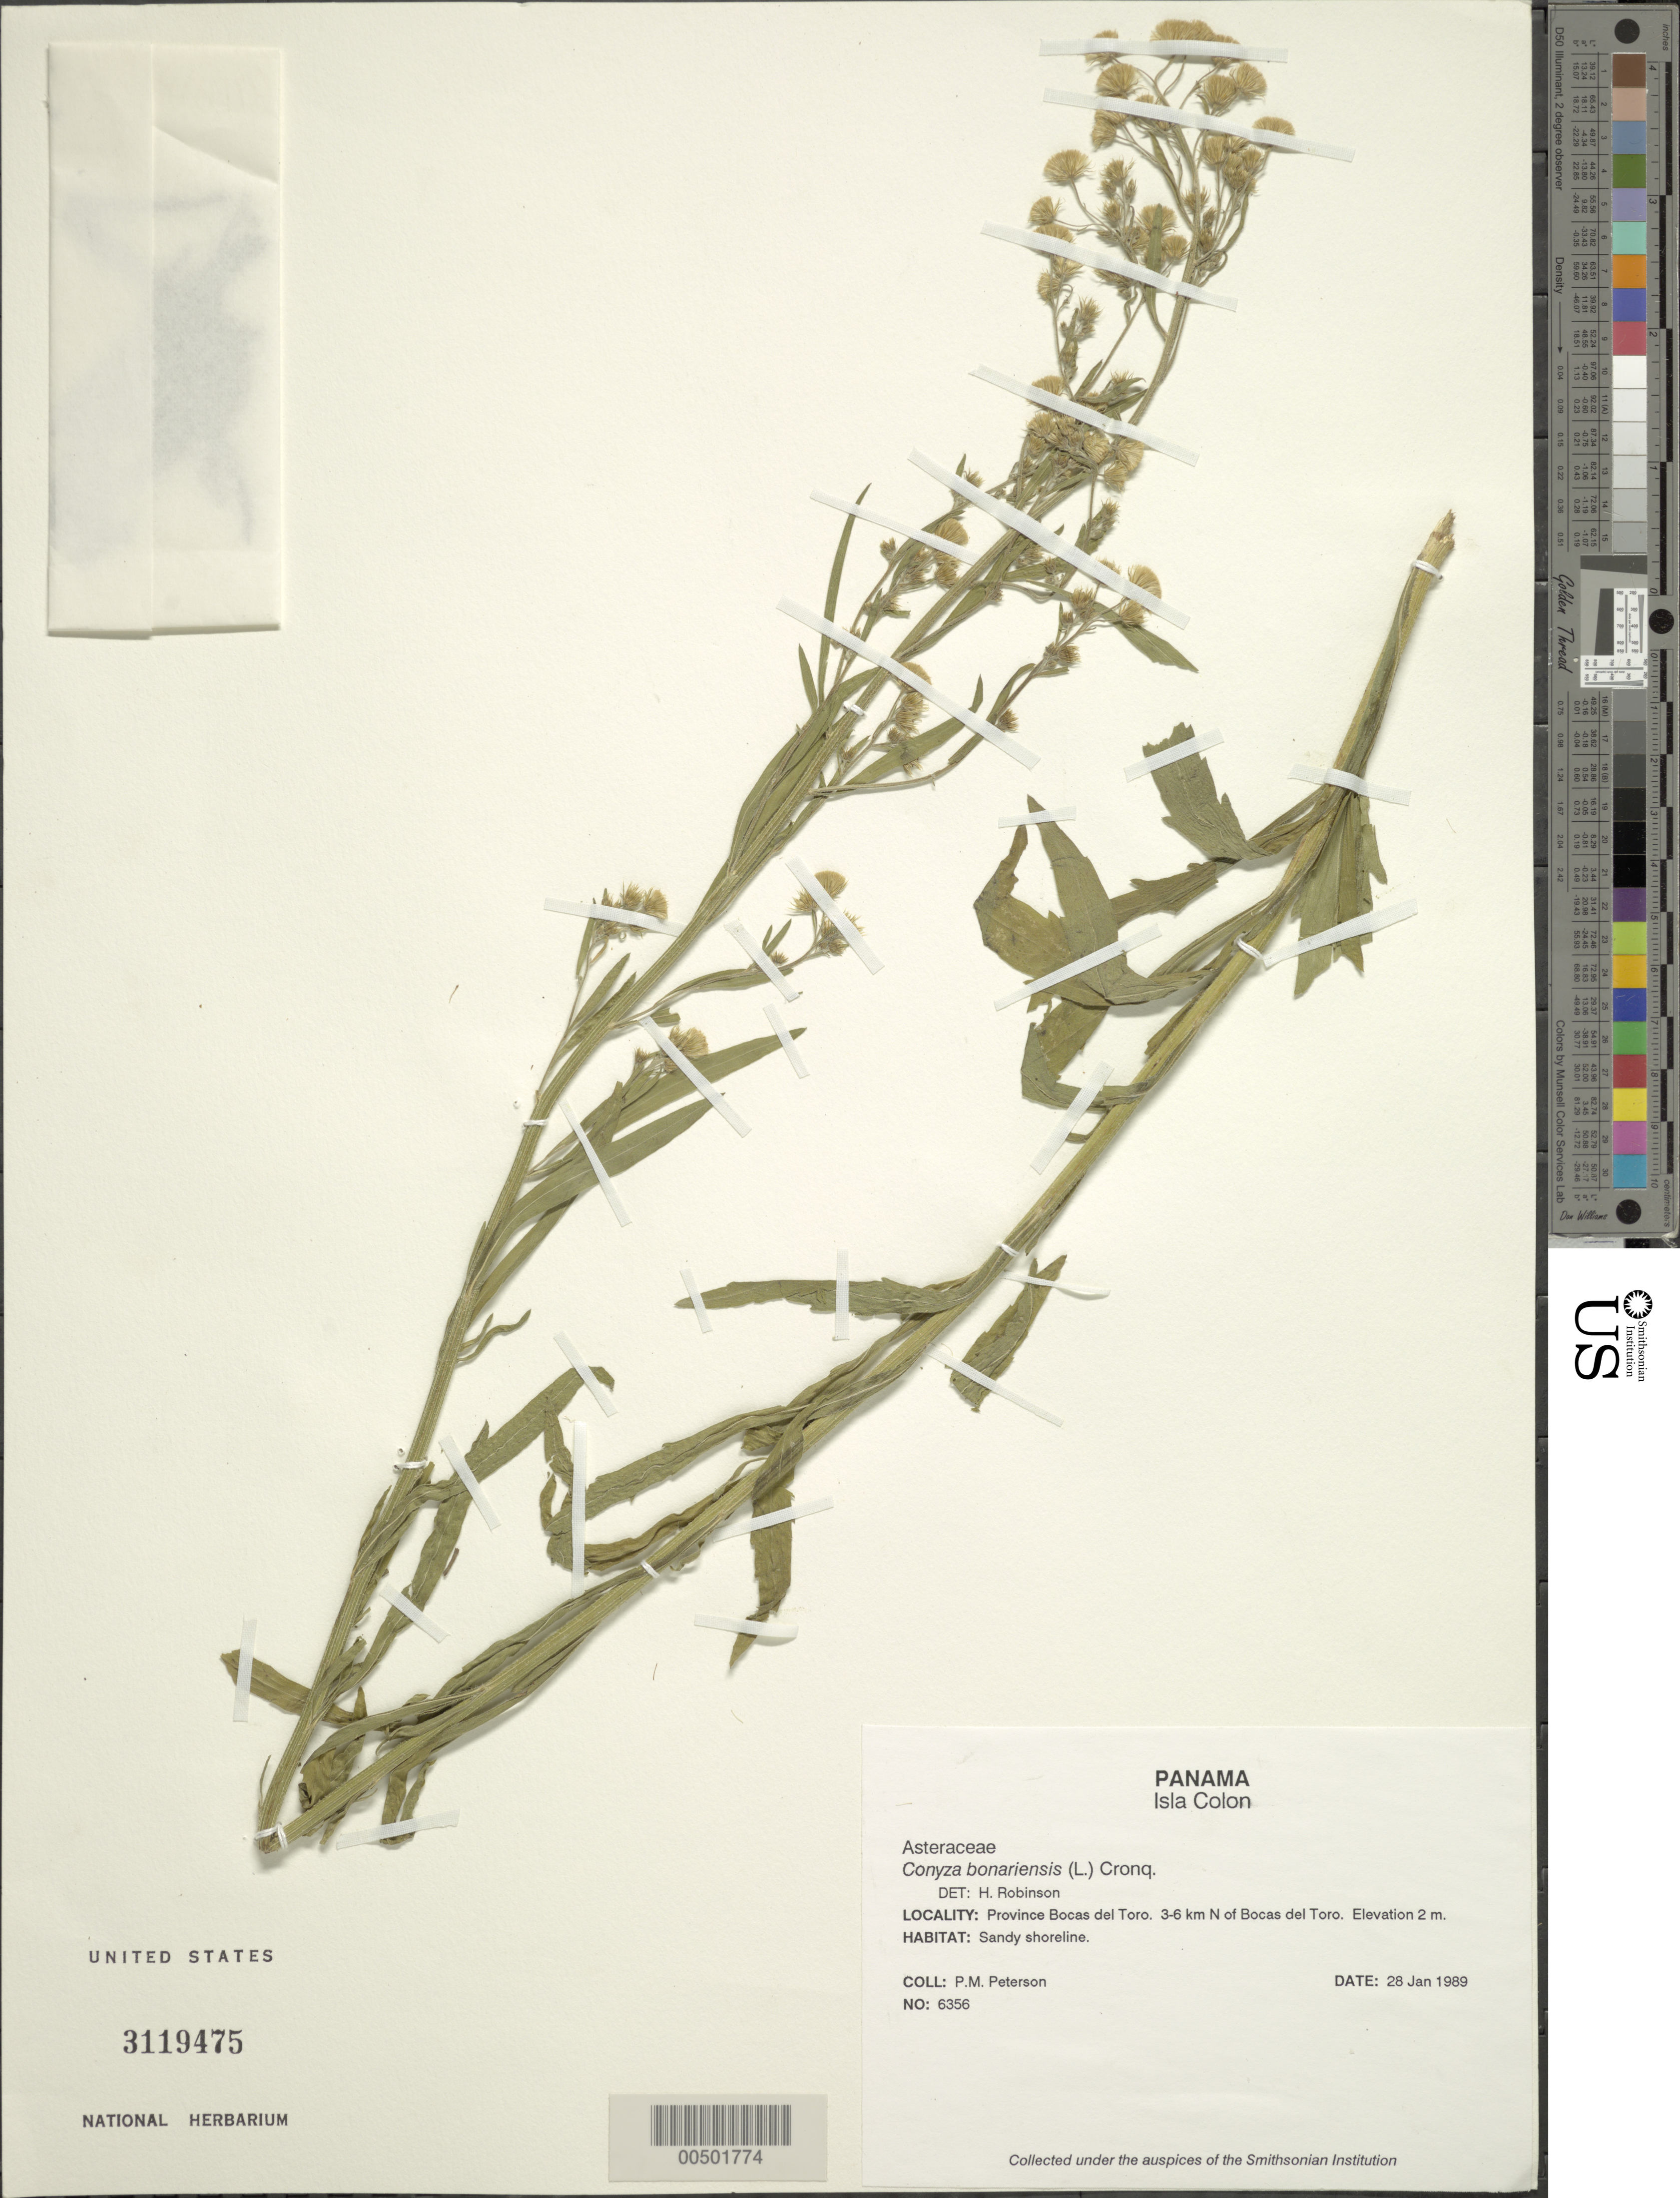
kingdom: Plantae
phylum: Tracheophyta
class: Magnoliopsida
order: Asterales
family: Asteraceae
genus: Conyza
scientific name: Conyza bonariensis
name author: (L.) Cronq.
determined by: Robinson, Harold E., (US)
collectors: P. M. Peterson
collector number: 06356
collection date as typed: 28 Jan 1989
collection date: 1989-01-28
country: Panama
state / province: Bocas del Toro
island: Colón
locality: Isla Colon, 3-6 km N of Bocas del Toro.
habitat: Sandy shoreline.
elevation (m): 2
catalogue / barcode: US 3119475